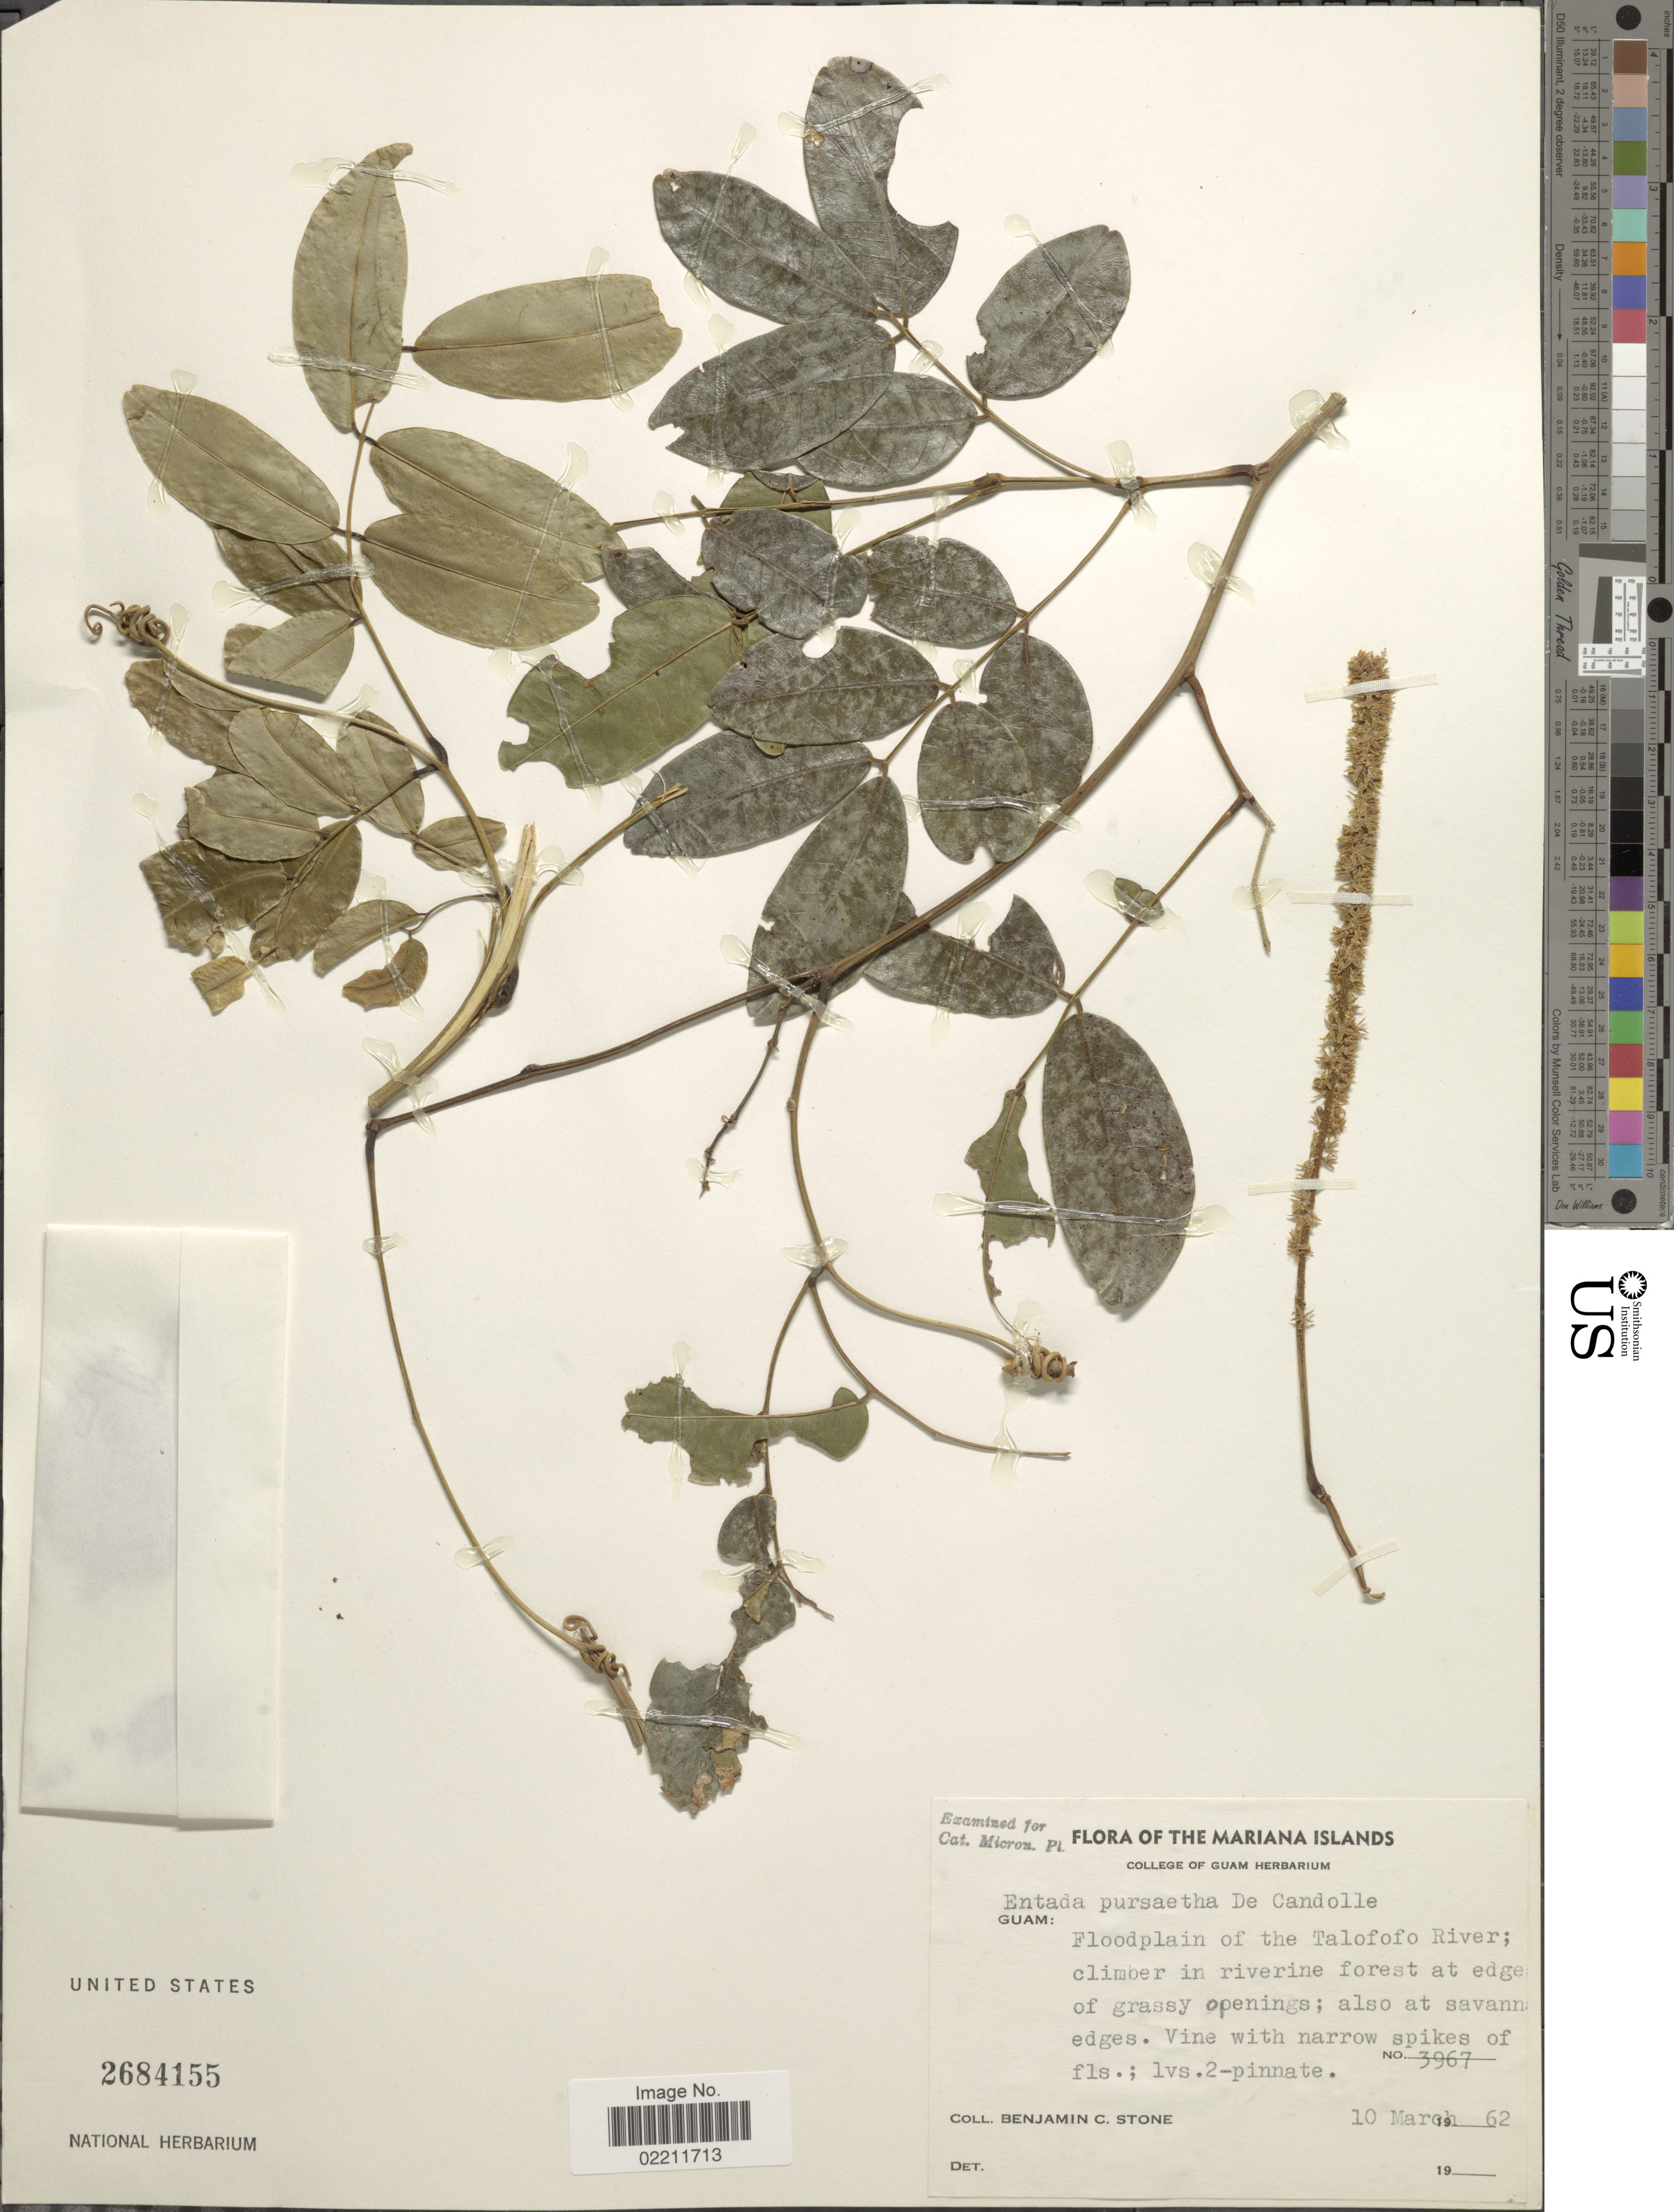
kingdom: Plantae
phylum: Tracheophyta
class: Magnoliopsida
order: Fabales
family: Fabaceae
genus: Entada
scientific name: Entada pursaetha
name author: DC.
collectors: B. C. Stone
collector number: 3967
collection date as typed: Transcribed d/m/y: 10/3/62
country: Guam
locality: Guam: Floodplain of the Talofofo River.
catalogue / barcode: US 2684155